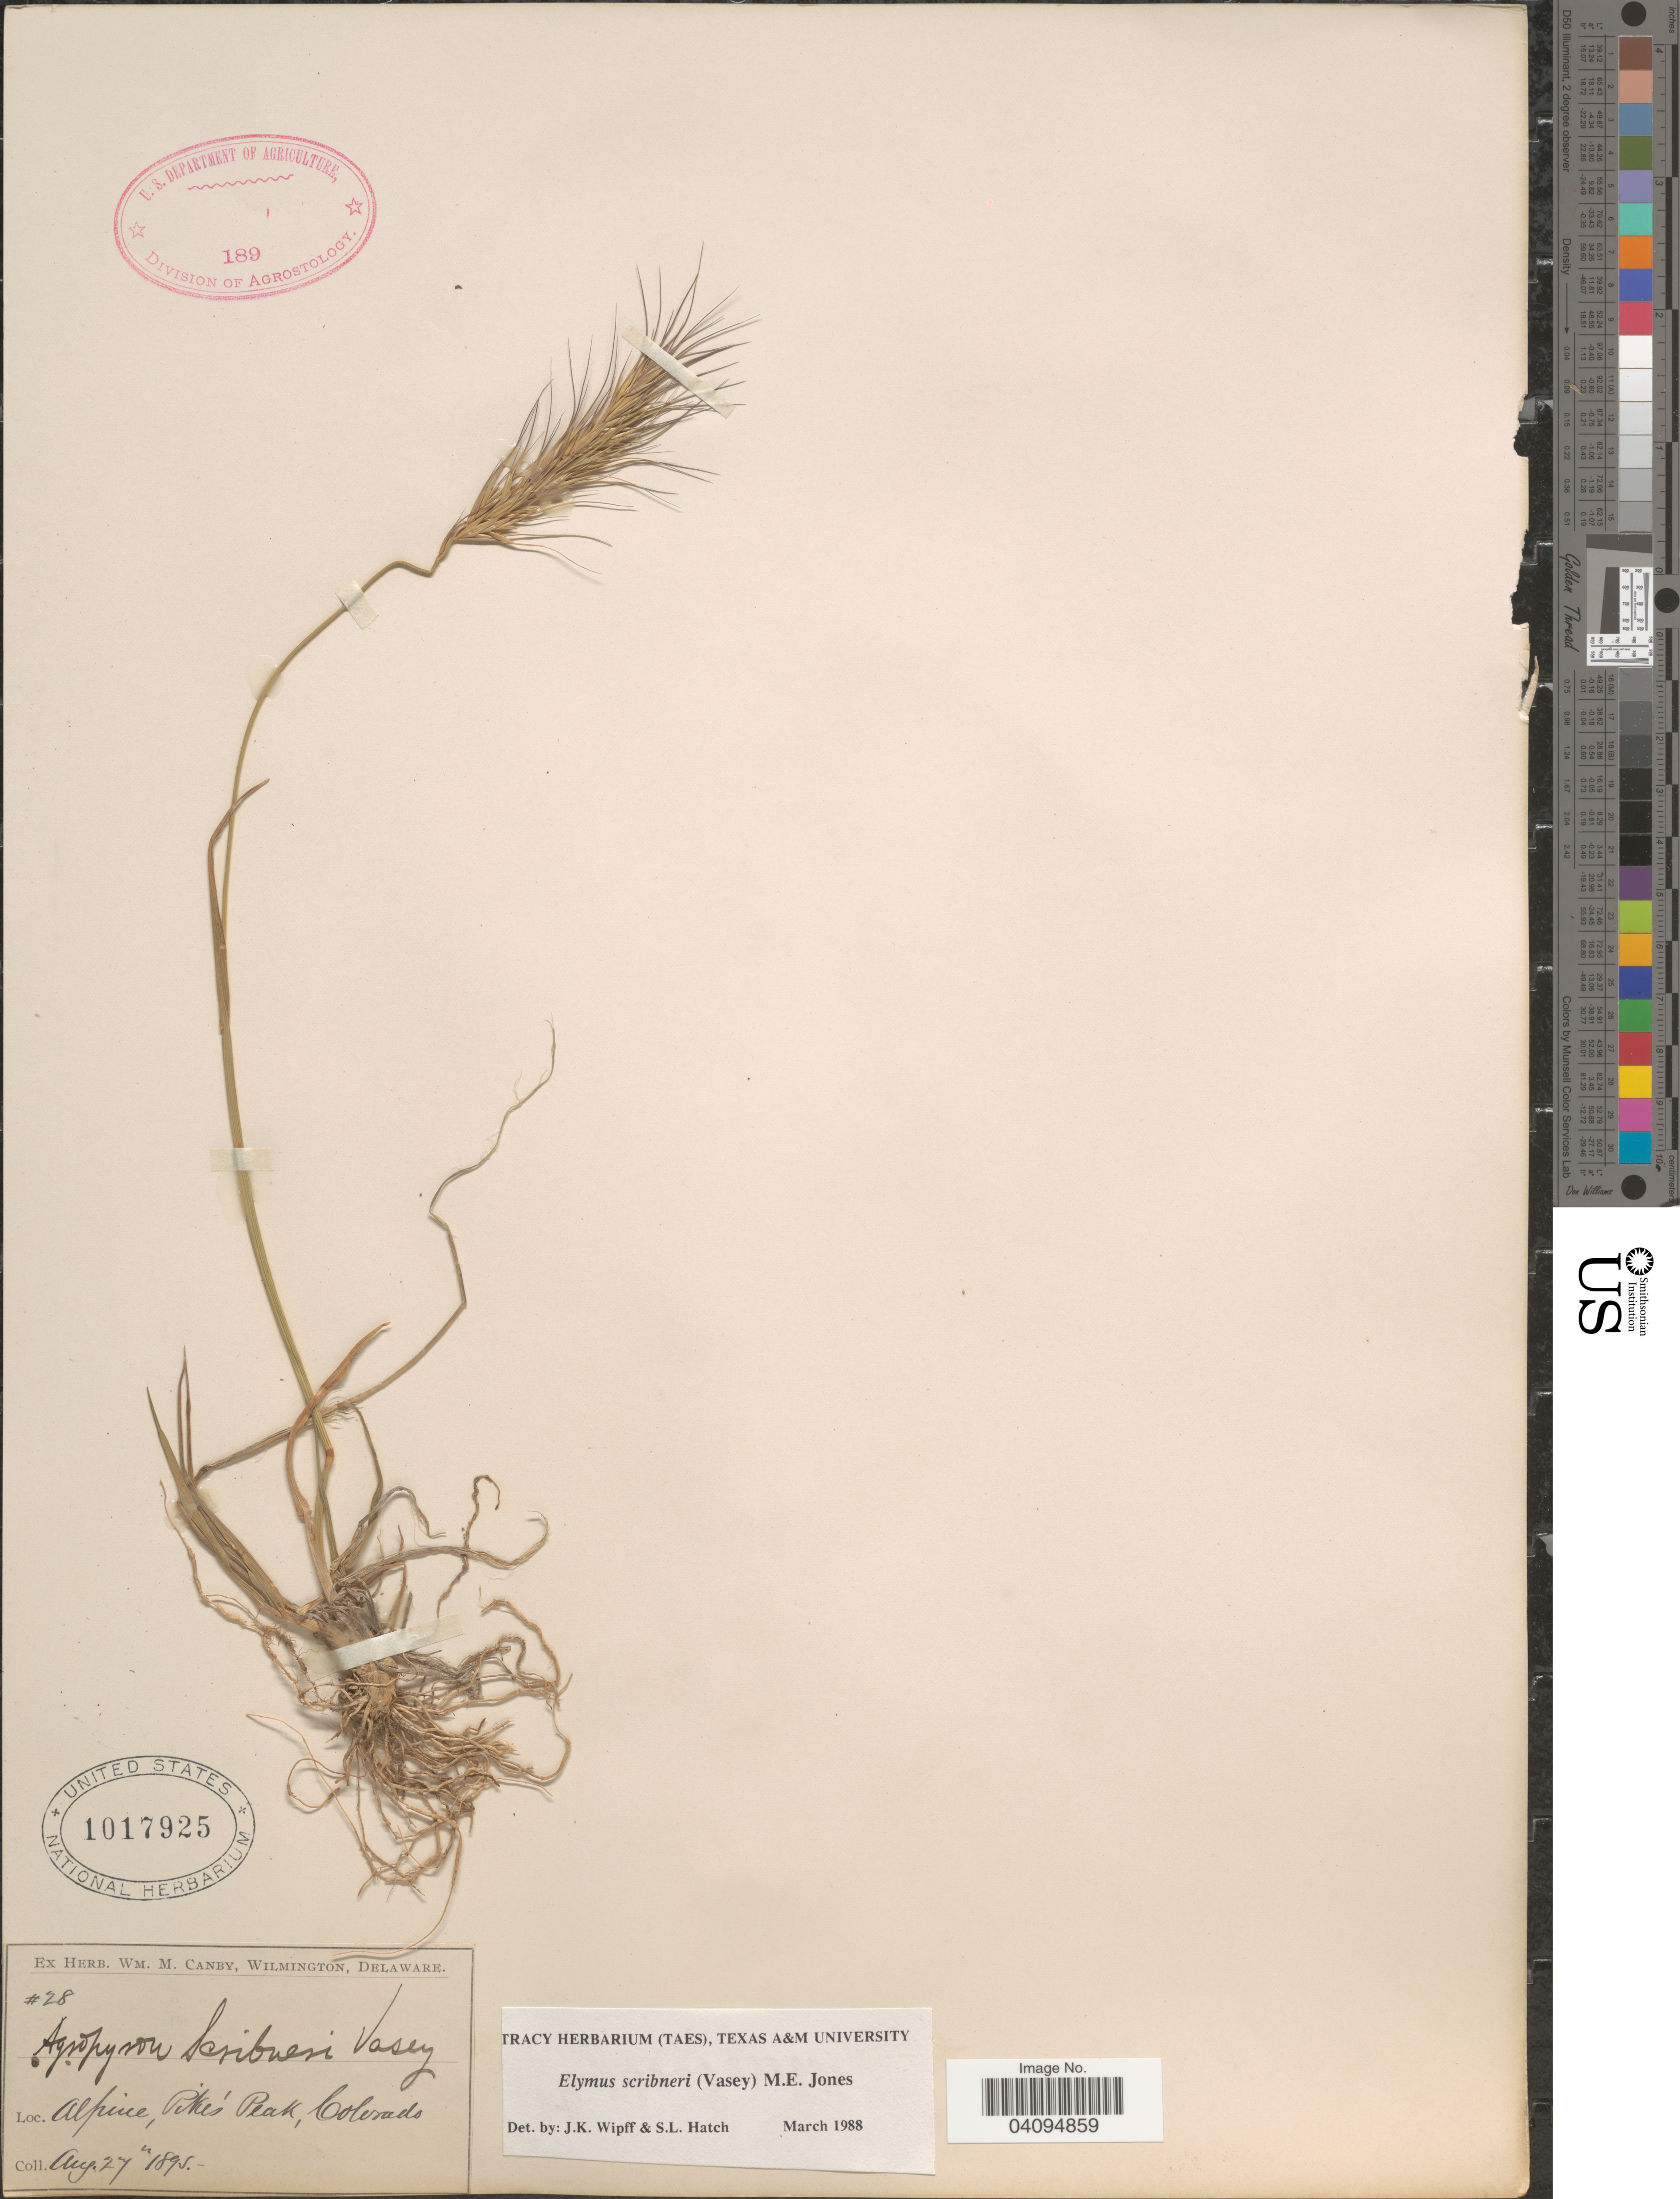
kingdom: Plantae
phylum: Tracheophyta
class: Liliopsida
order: Poales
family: Poaceae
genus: Elymus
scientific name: Elymus scribneri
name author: (Vasey) M.E. Jones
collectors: ex herb. W.M. Canby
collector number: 28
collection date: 1895-08-27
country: United States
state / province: Colorado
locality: Alpine, Pike's Peak.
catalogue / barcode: US 1017925